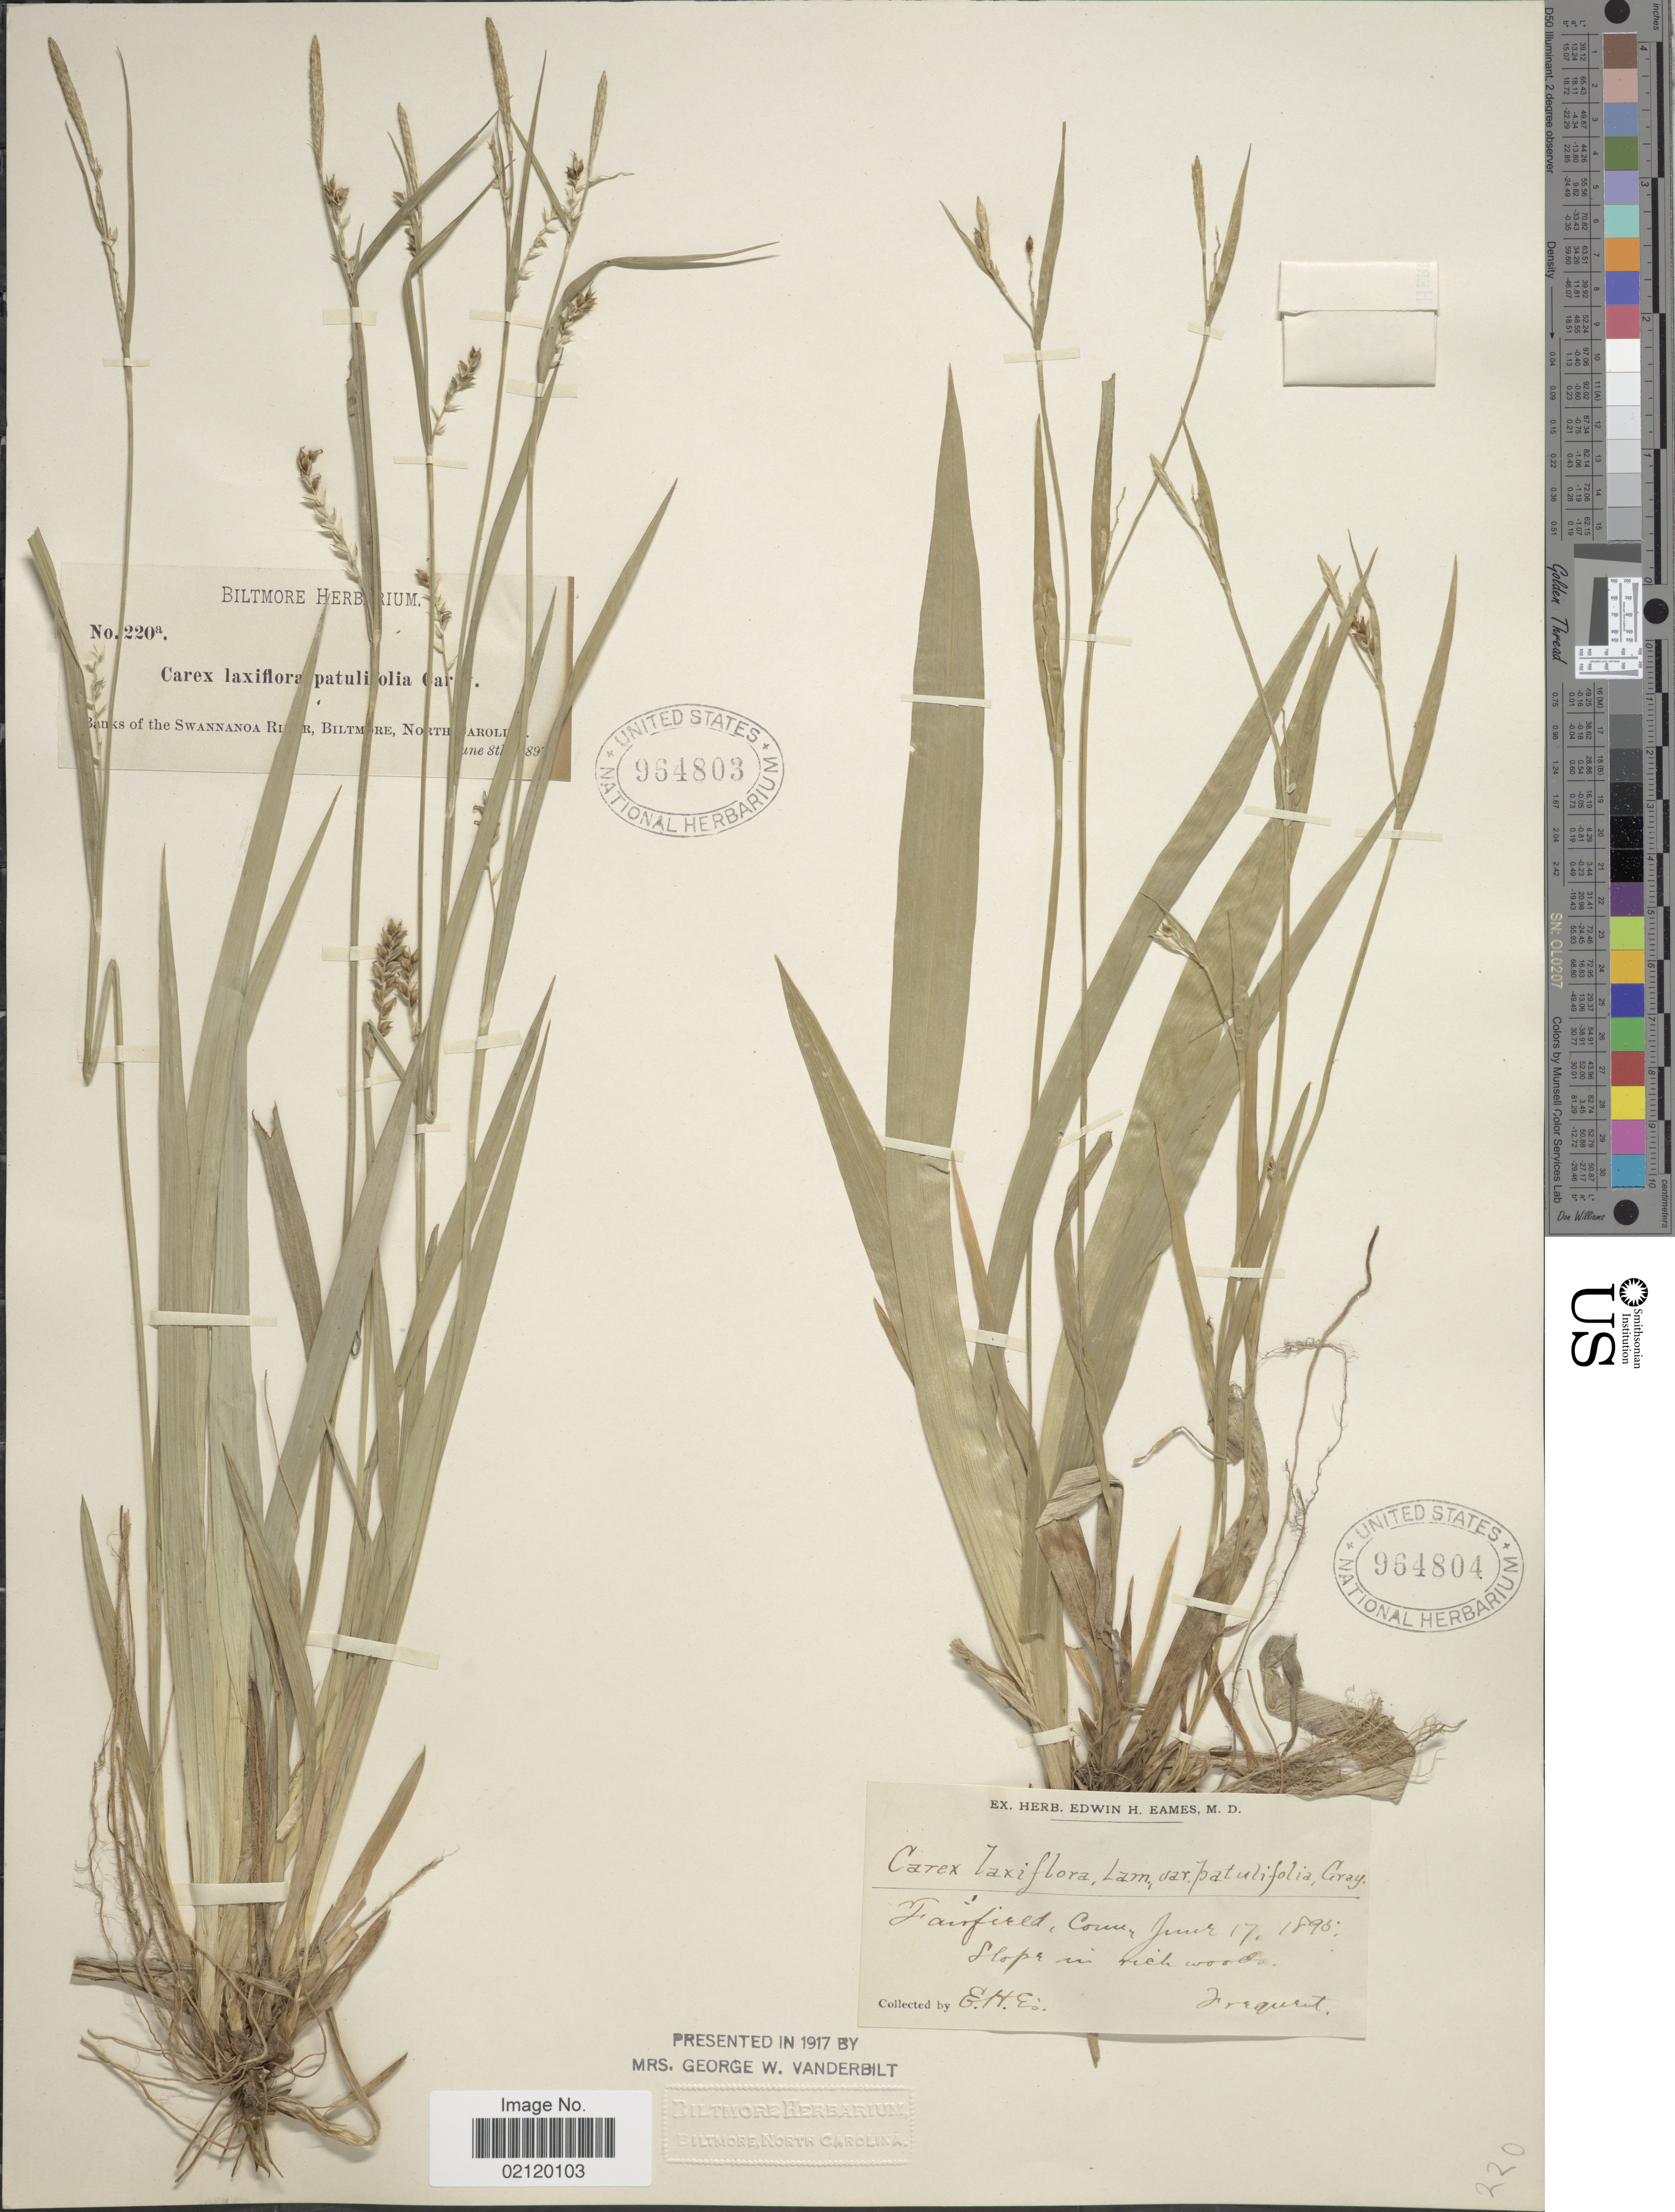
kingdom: Plantae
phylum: Tracheophyta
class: Liliopsida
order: Poales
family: Cyperaceae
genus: Carex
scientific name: Carex laxiflora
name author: Lam.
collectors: ex herb. Biltmore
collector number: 220a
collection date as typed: Transcribed d/m/y: 8/6/189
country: United States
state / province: North Carolina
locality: Banks of the Swannanoa River, Biltmore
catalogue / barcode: US 964803